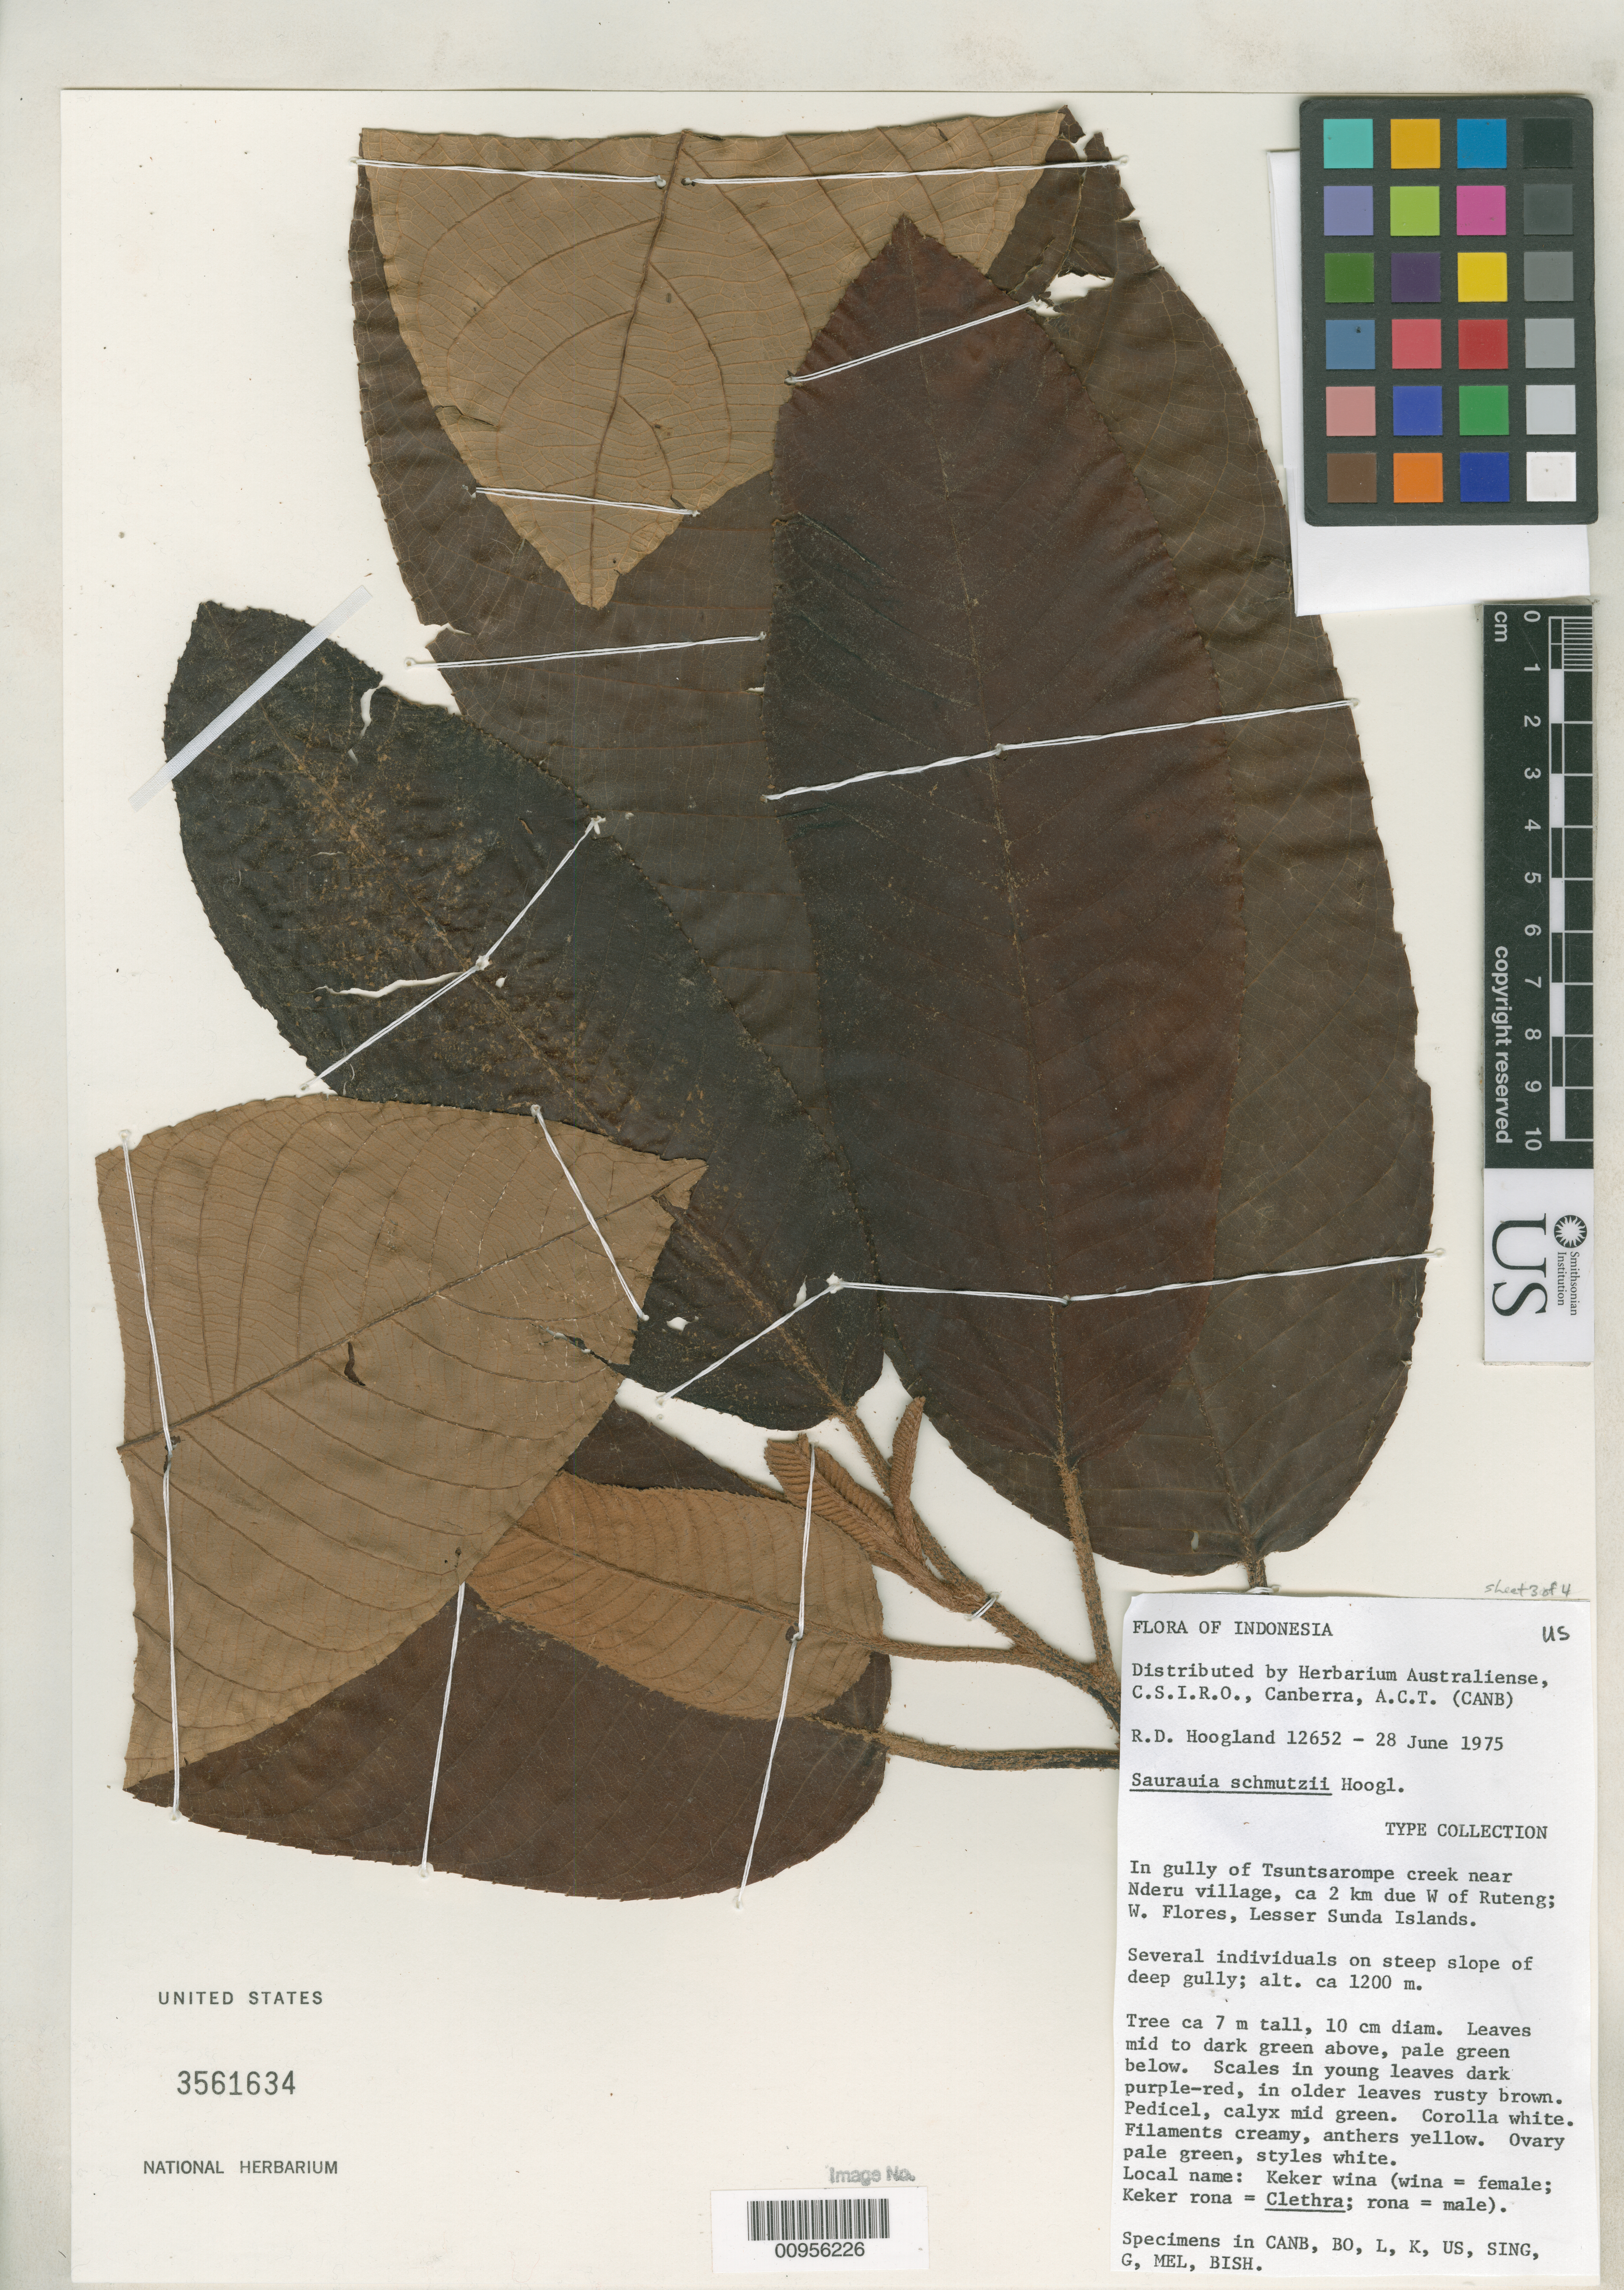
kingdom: Plantae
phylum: Tracheophyta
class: Magnoliopsida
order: Ericales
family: Actinidiaceae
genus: Saurauia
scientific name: Saurauia schmutzii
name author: Hoogland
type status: Isotype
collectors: R. D. Hoogland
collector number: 12652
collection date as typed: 28 Jun 1975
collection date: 1975-06-28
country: Indonesia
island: Flores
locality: In gully of Tsuntsarompe creek near Nderu village, ca. 2 km due W of Rutend; W. Flores, Lesser Sunda Islands.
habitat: On steep slope of deep gully.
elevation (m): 1200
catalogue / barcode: US 3561634